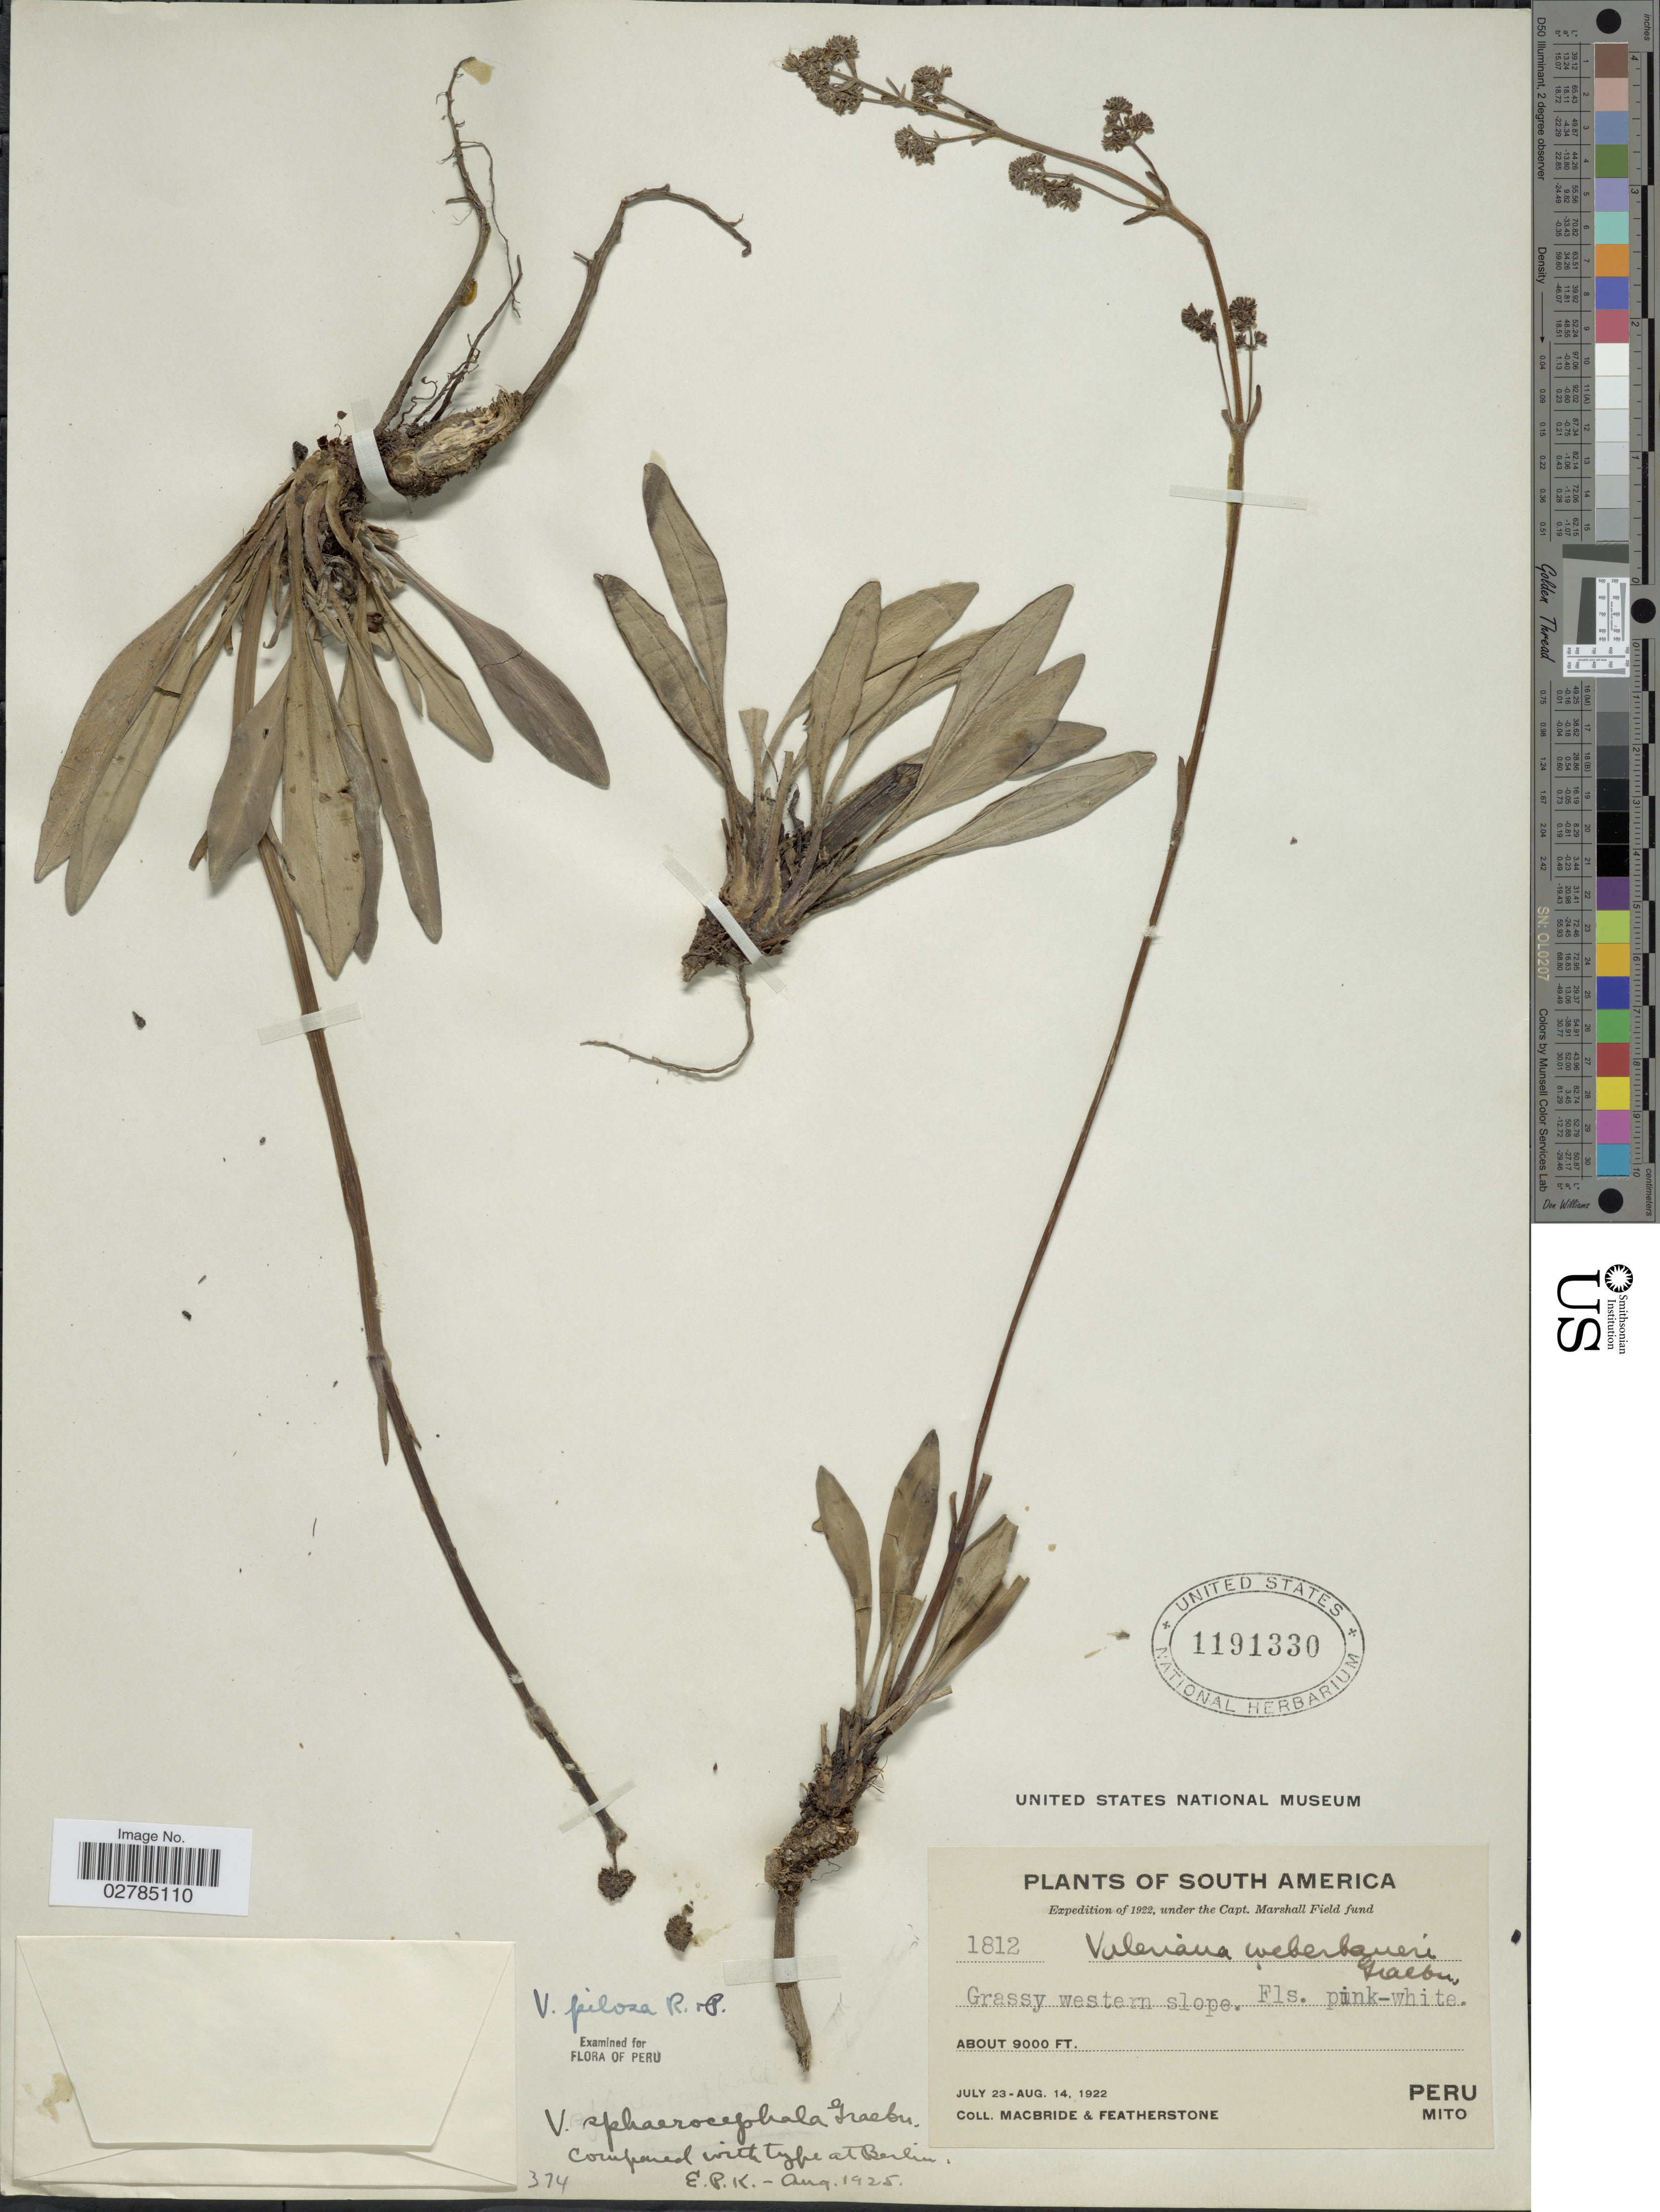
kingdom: Plantae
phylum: Tracheophyta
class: Magnoliopsida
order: Dipsacales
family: Caprifoliaceae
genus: Valeriana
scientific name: Valeriana pilosa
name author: Ruiz & Pav.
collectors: Macbride, -- & -. Featherstone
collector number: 1812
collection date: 1922-07-23/1922-08-14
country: Peru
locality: Mito.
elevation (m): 2743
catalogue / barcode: US 1191330